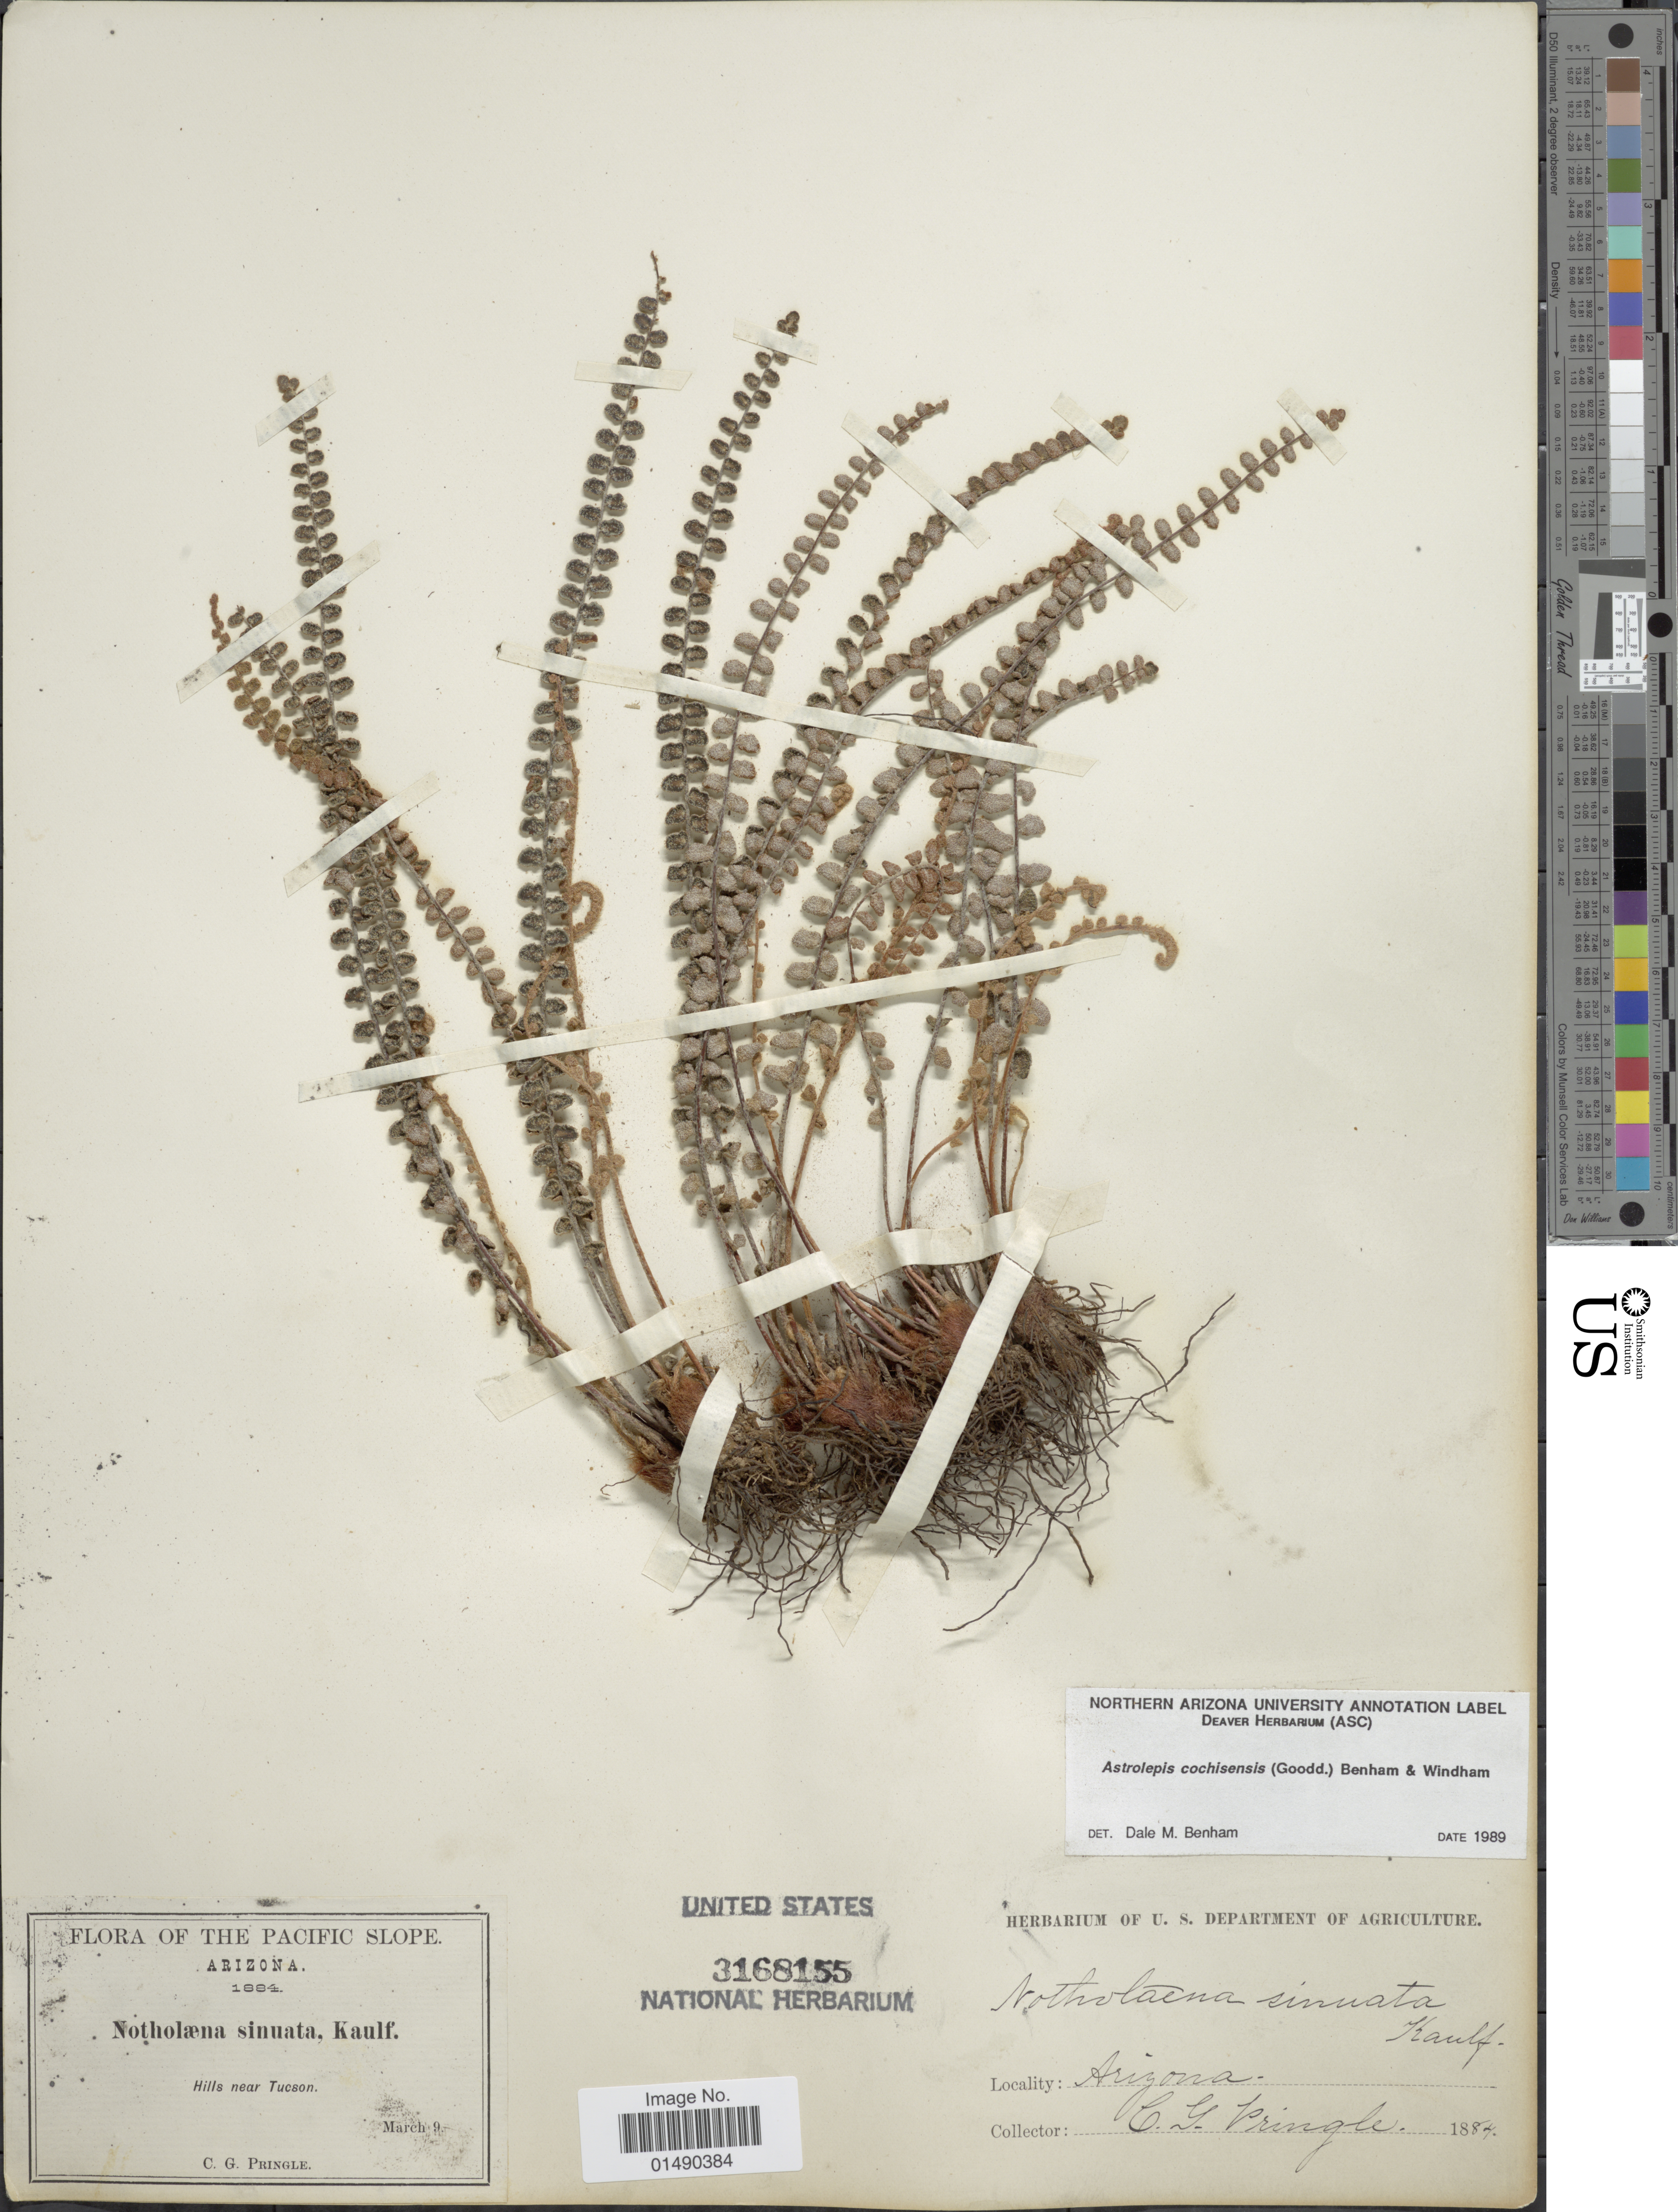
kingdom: Plantae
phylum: Tracheophyta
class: Polypodiopsida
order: Polypodiales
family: Pteridaceae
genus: Astrolepis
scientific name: Astrolepis cochisensis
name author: (C.O. Goodd.) D.M. Benham & Windham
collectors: C. G. Pringle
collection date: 1884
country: United States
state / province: Arizona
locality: Hills near Tucson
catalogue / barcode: US 3168155